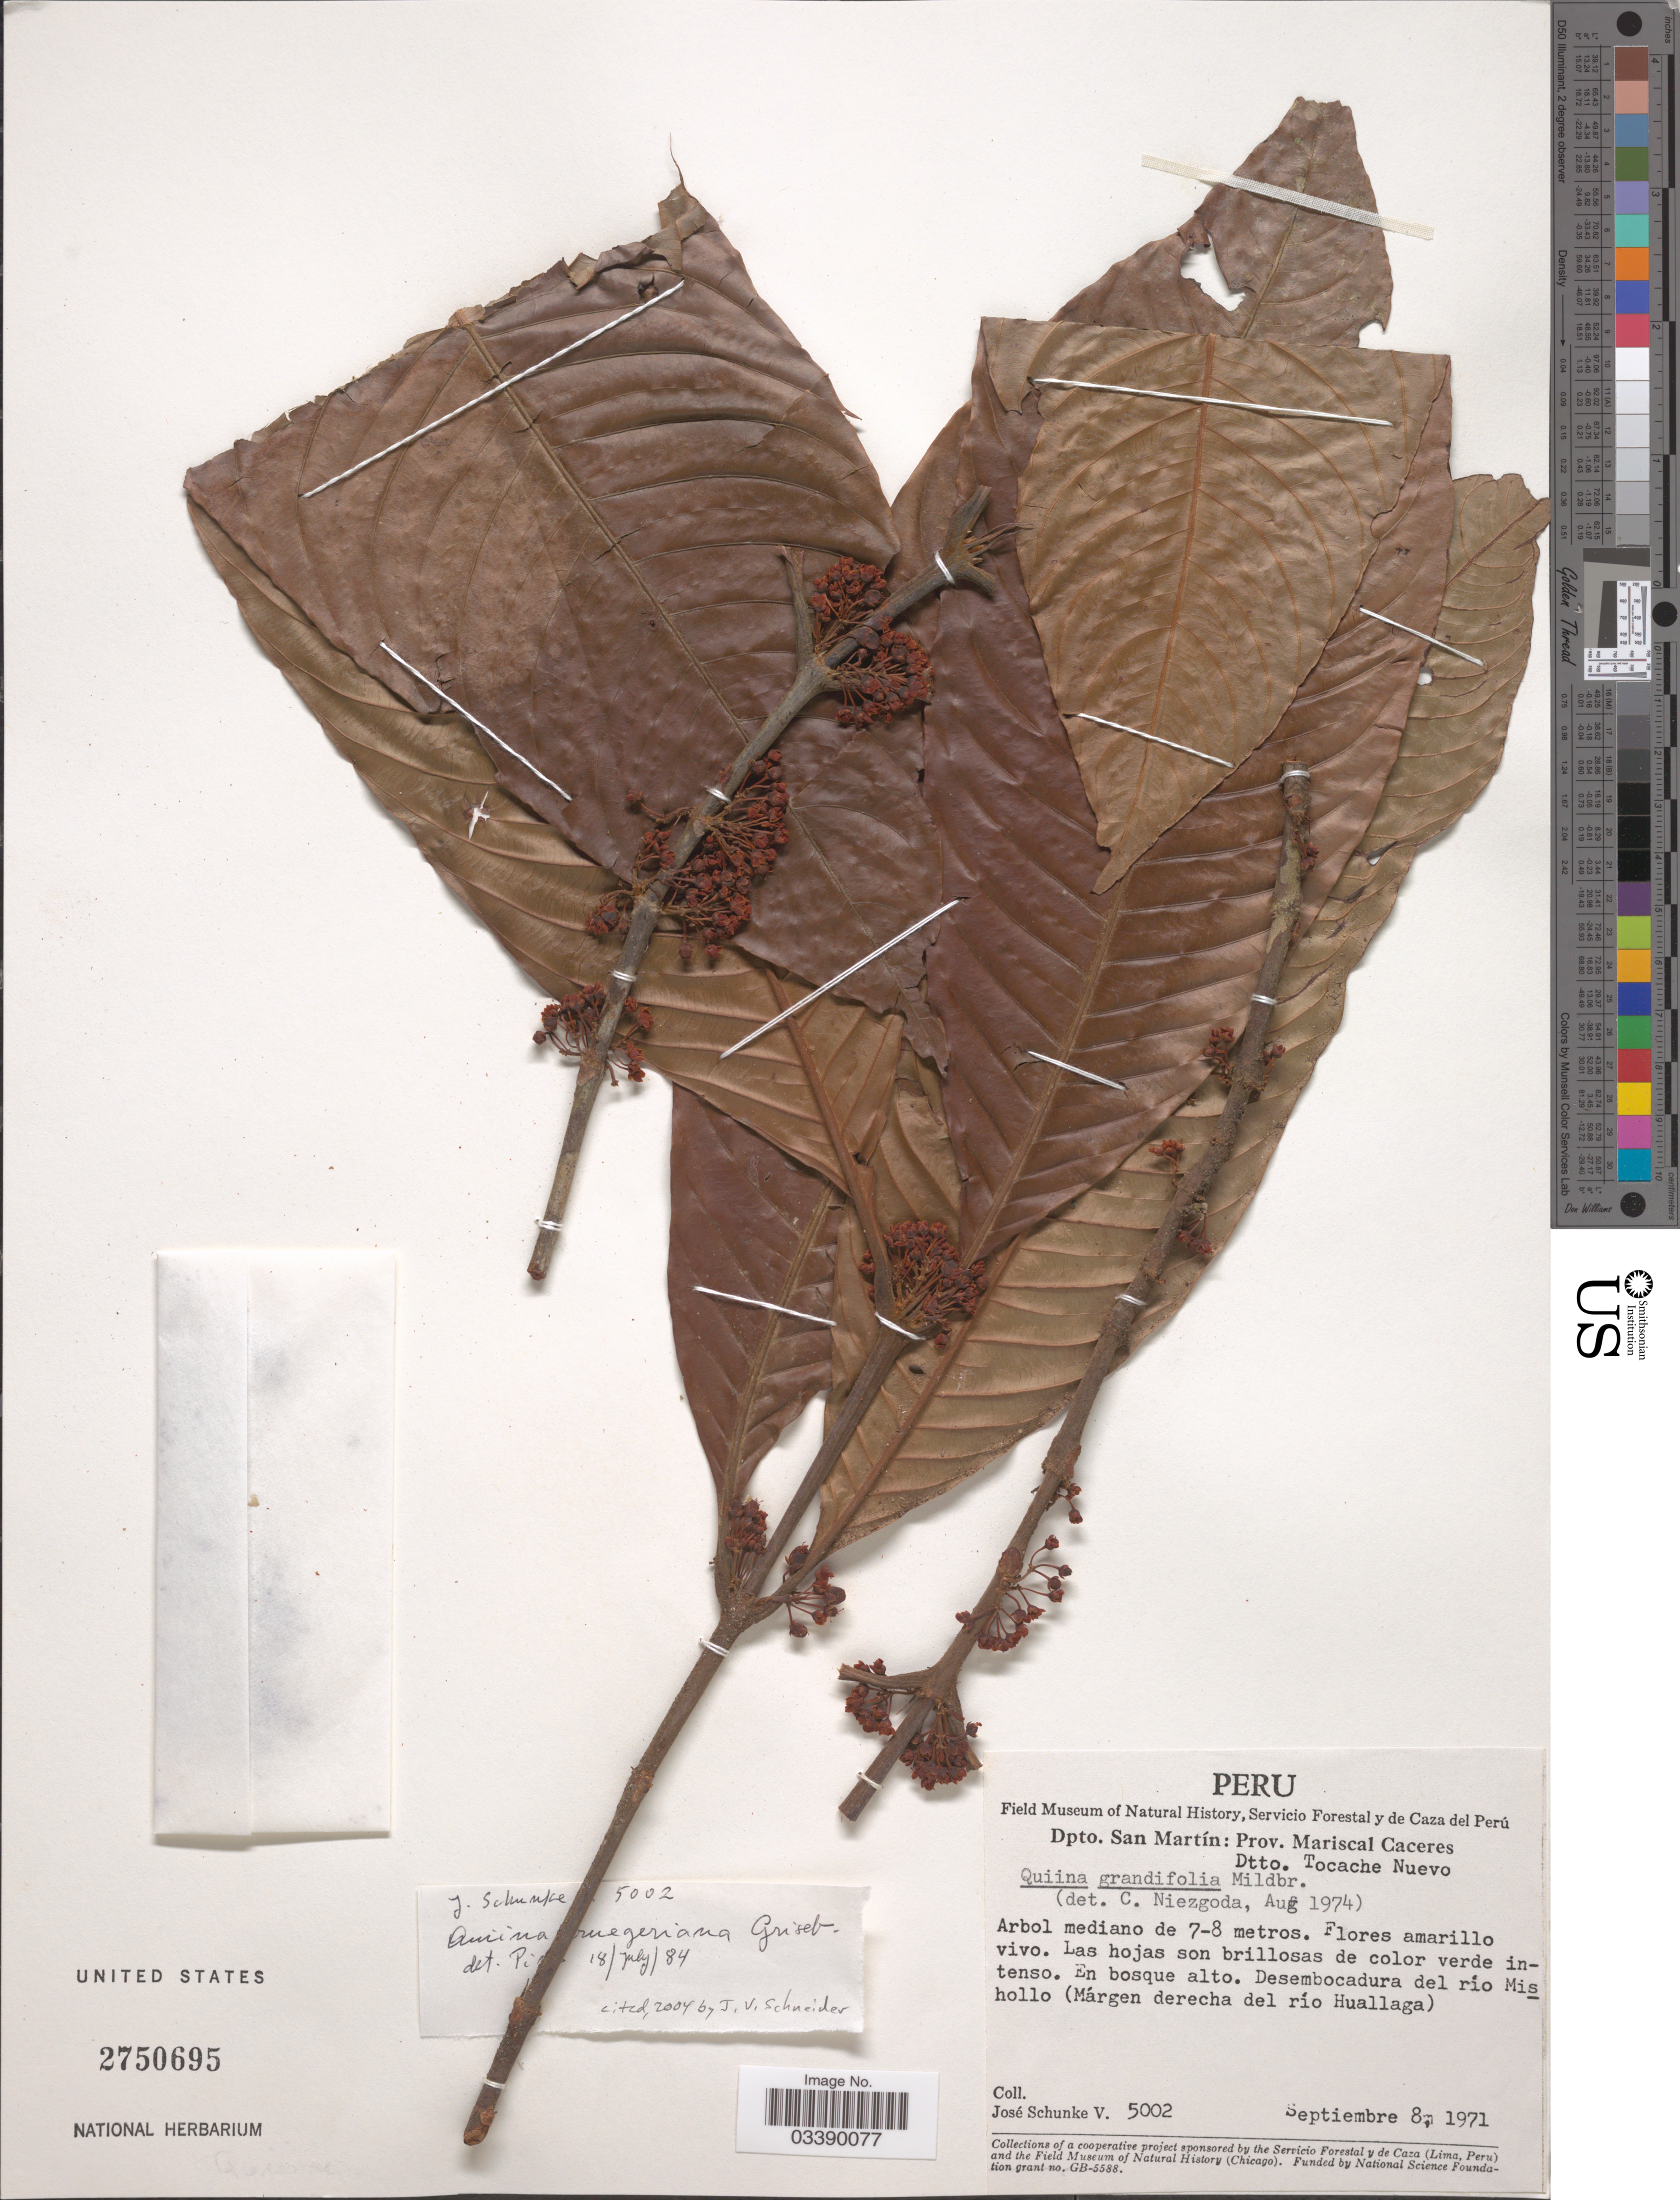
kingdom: Plantae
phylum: Tracheophyta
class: Magnoliopsida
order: Malpighiales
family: Quiinaceae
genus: Quiina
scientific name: Quiina cruegeriana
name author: Griseb.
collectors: J. Schunke Vigo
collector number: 5002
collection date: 1971-09-08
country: Peru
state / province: San Martín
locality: Dpto. San Martín: Prov. Mariscal Caceres Dtto. Tocache Nuevo. Desembocadura del río Mishollo (Márgen derecha del río Huallaga).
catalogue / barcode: US 2750695